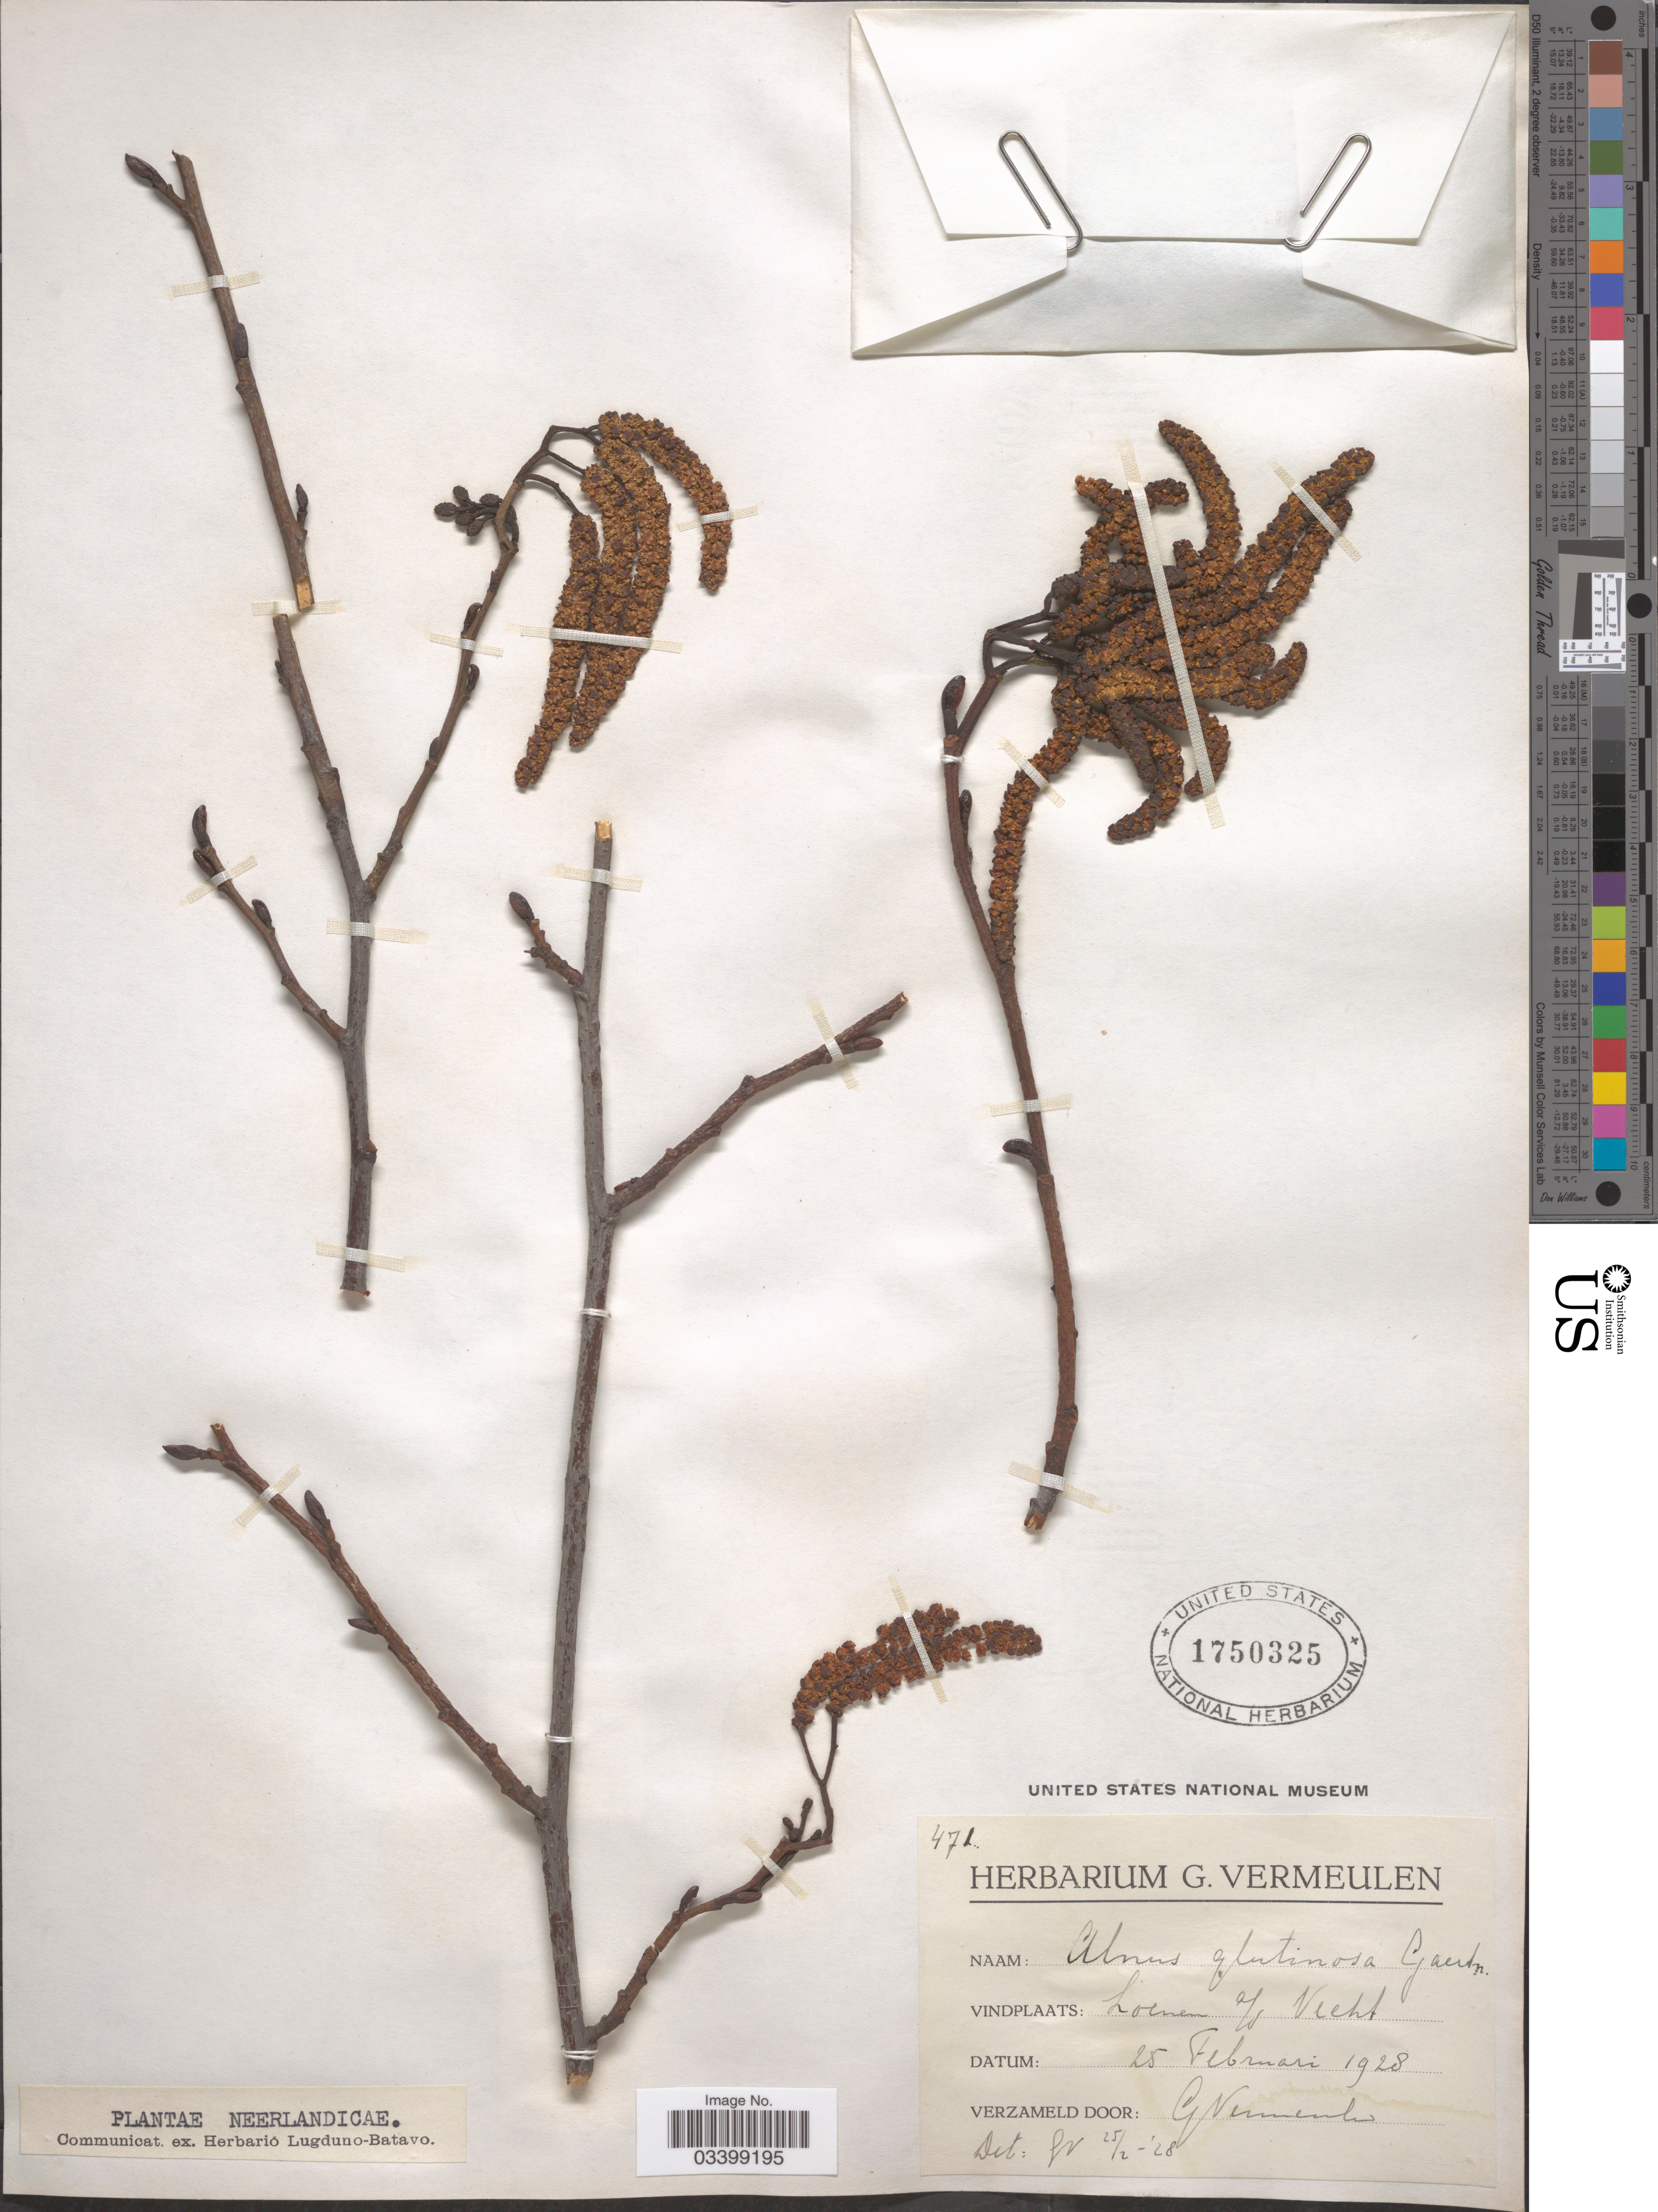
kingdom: Plantae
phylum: Tracheophyta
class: Magnoliopsida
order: Fagales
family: Betulaceae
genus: Alnus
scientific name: Alnus glutinosa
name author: (L.) Gaertn.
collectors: G. Vermeulen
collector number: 471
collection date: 1928-02-25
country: Netherlands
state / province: Utrecht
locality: Loenen a/d Vecht.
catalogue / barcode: US 1750325